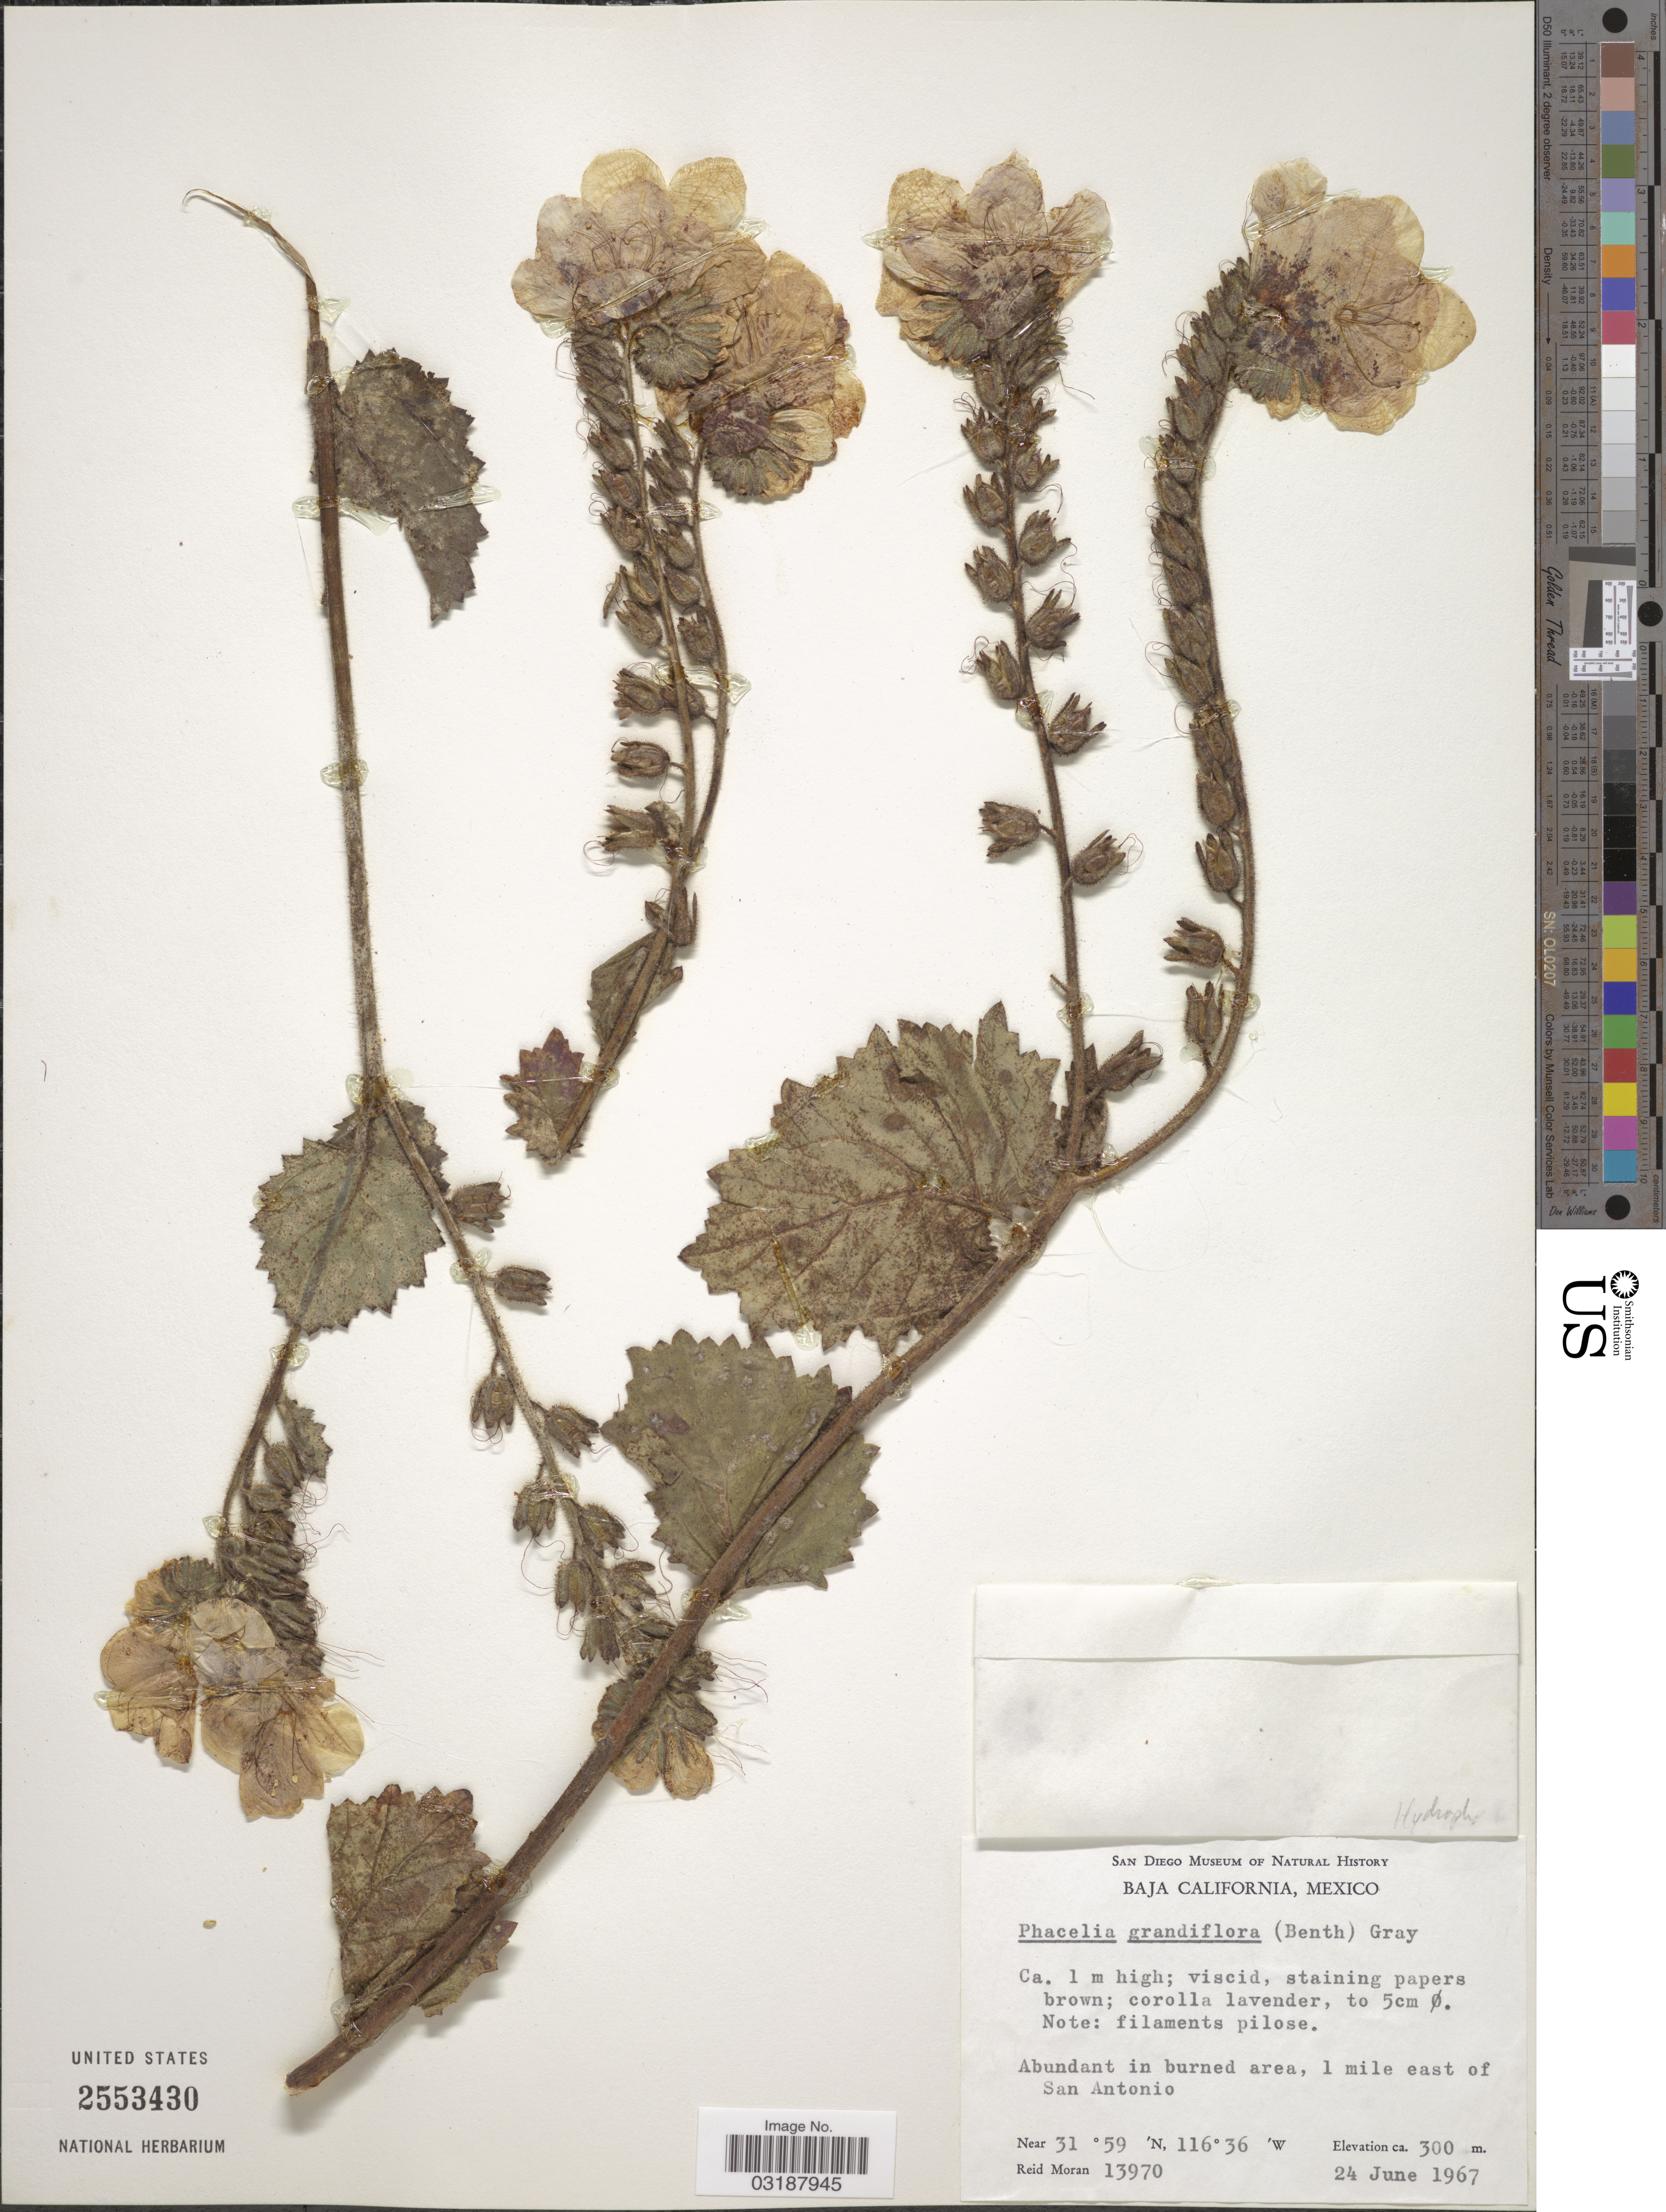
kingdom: Plantae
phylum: Tracheophyta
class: Magnoliopsida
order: Boraginales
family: Hydrophyllaceae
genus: Phacelia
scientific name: Phacelia grandiflora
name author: (Benth.) A. Gray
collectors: R. Moran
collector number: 13970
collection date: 1967-06-24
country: Mexico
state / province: Baja California Norte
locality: Abundant in burned area, 1 mile east of San Antonio.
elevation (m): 300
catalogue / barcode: US 2553430